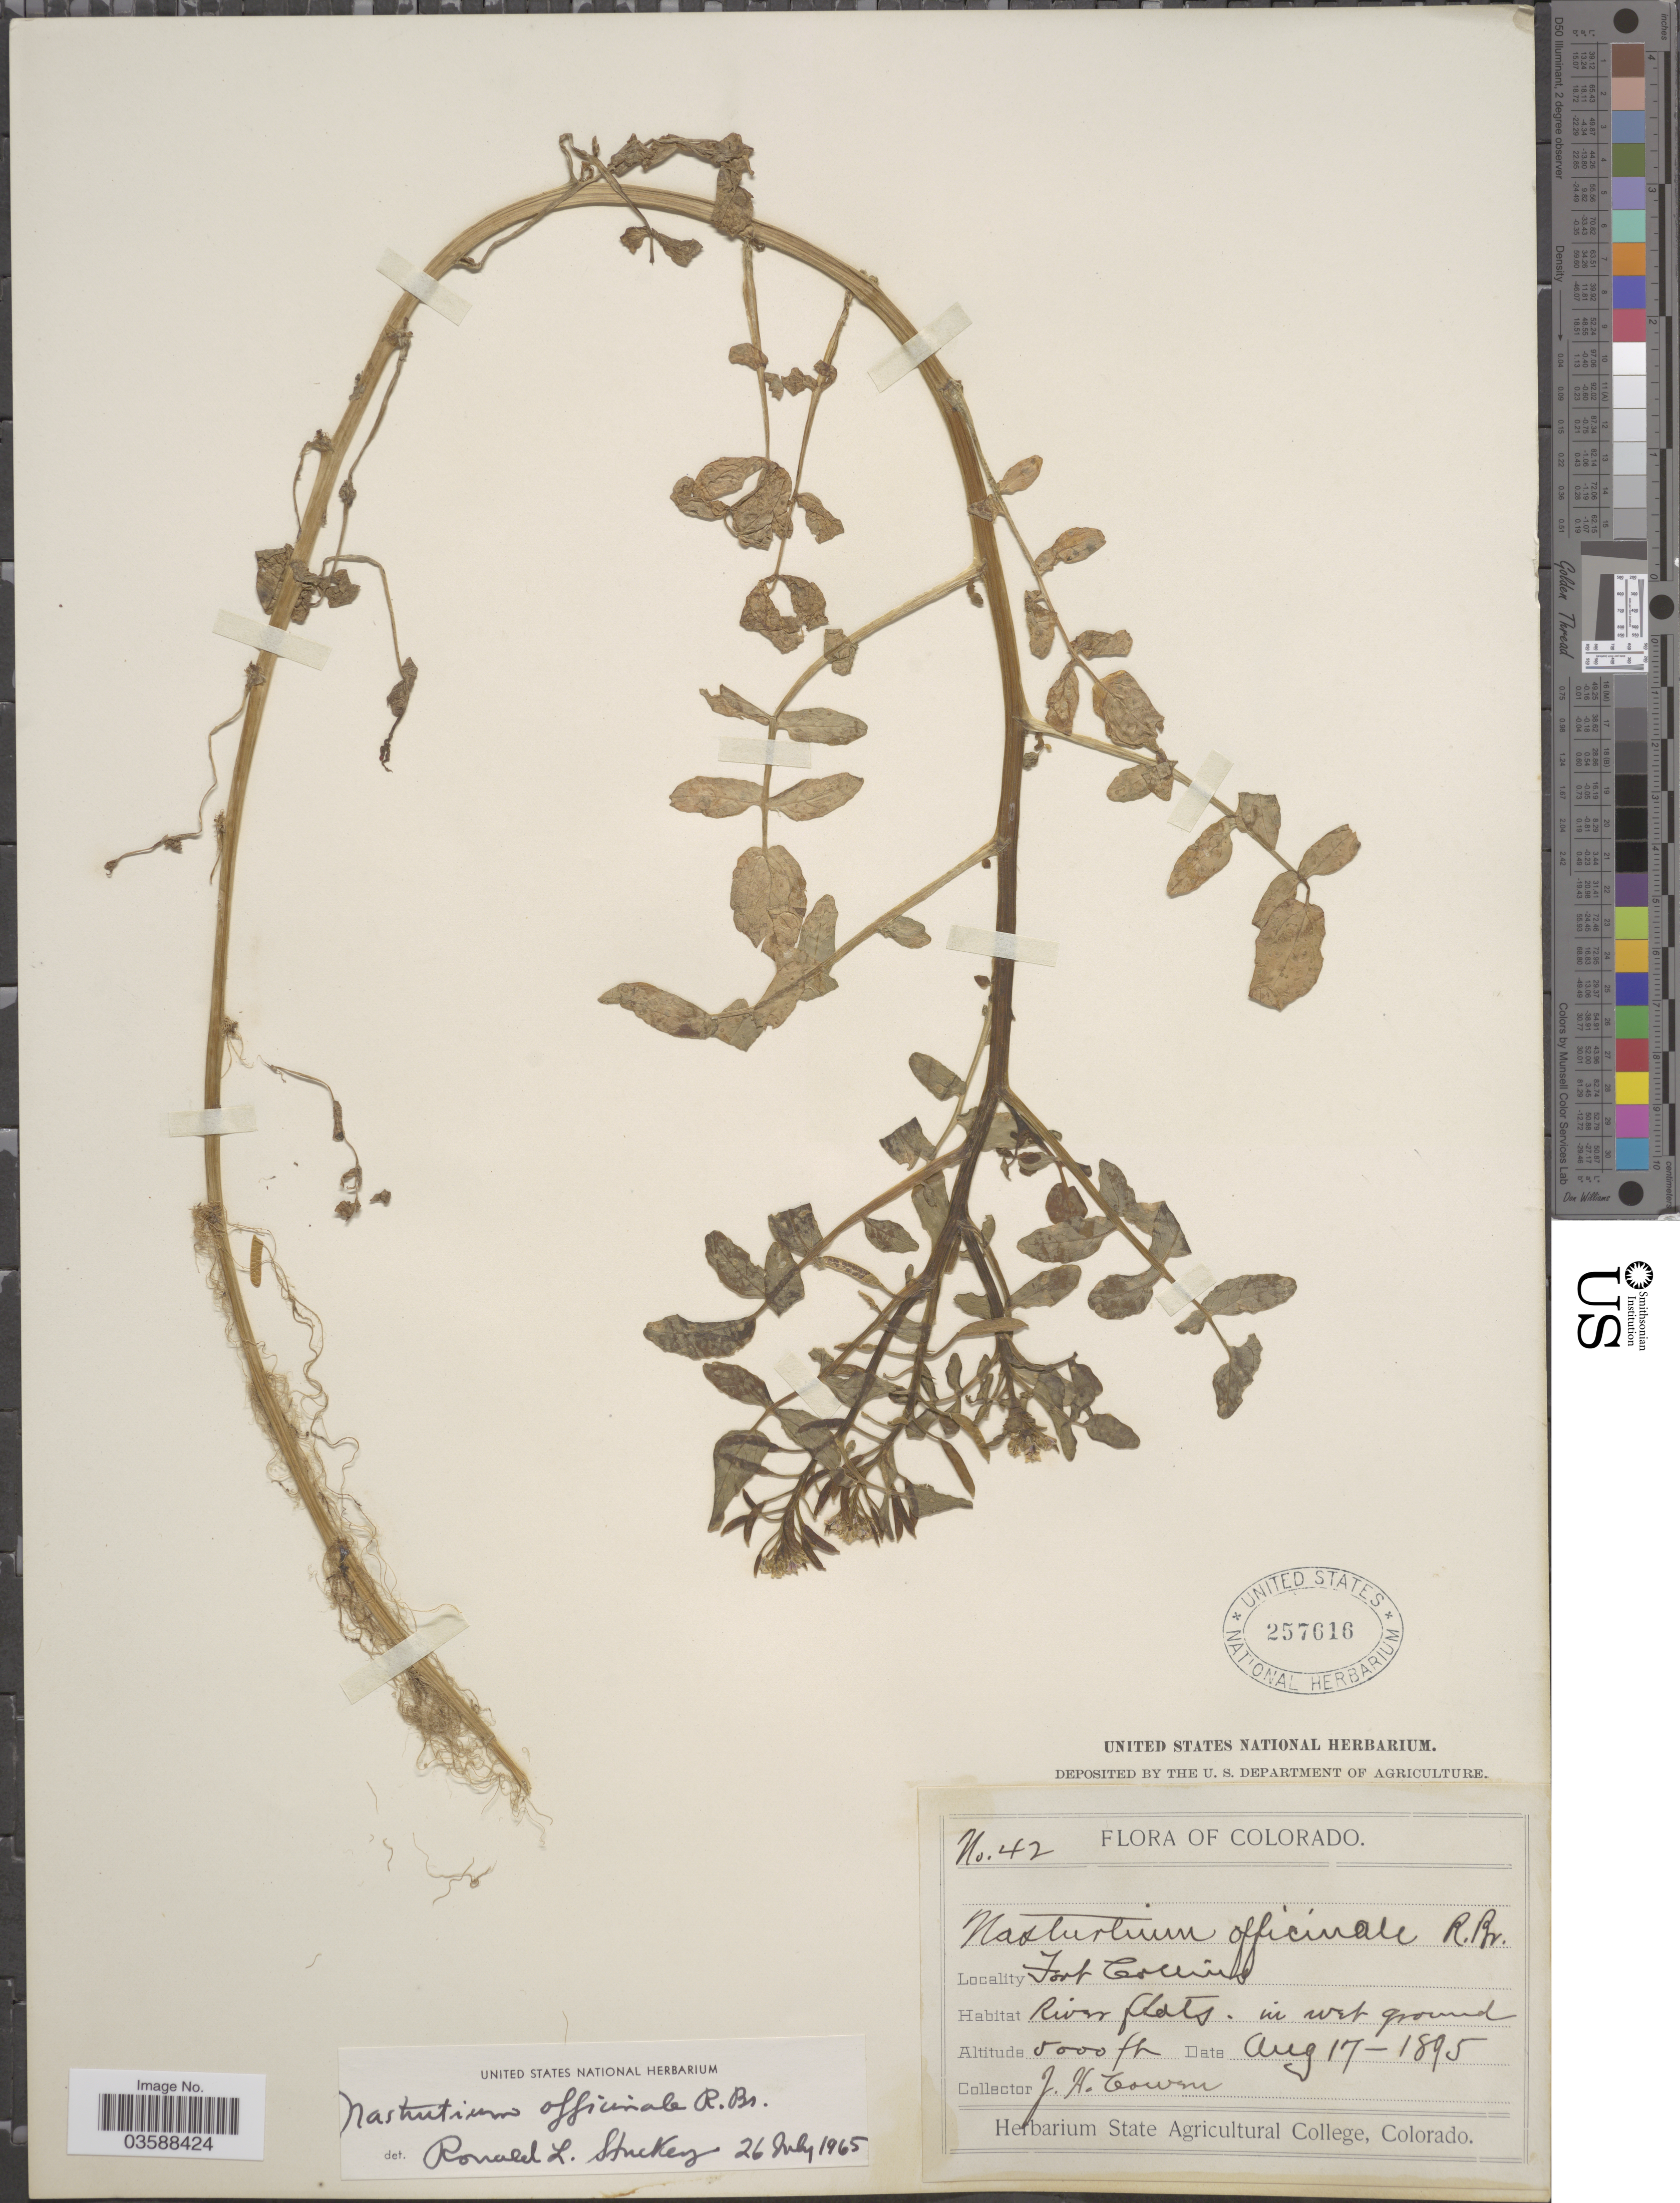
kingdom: Plantae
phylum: Tracheophyta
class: Magnoliopsida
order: Brassicales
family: Brassicaceae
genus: Nasturtium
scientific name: Nasturtium officinale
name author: R. Br.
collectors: J. H. Cowen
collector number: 42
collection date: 1895-08-17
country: United States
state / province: Colorado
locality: Fort Collins.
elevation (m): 1524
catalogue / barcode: US 257616